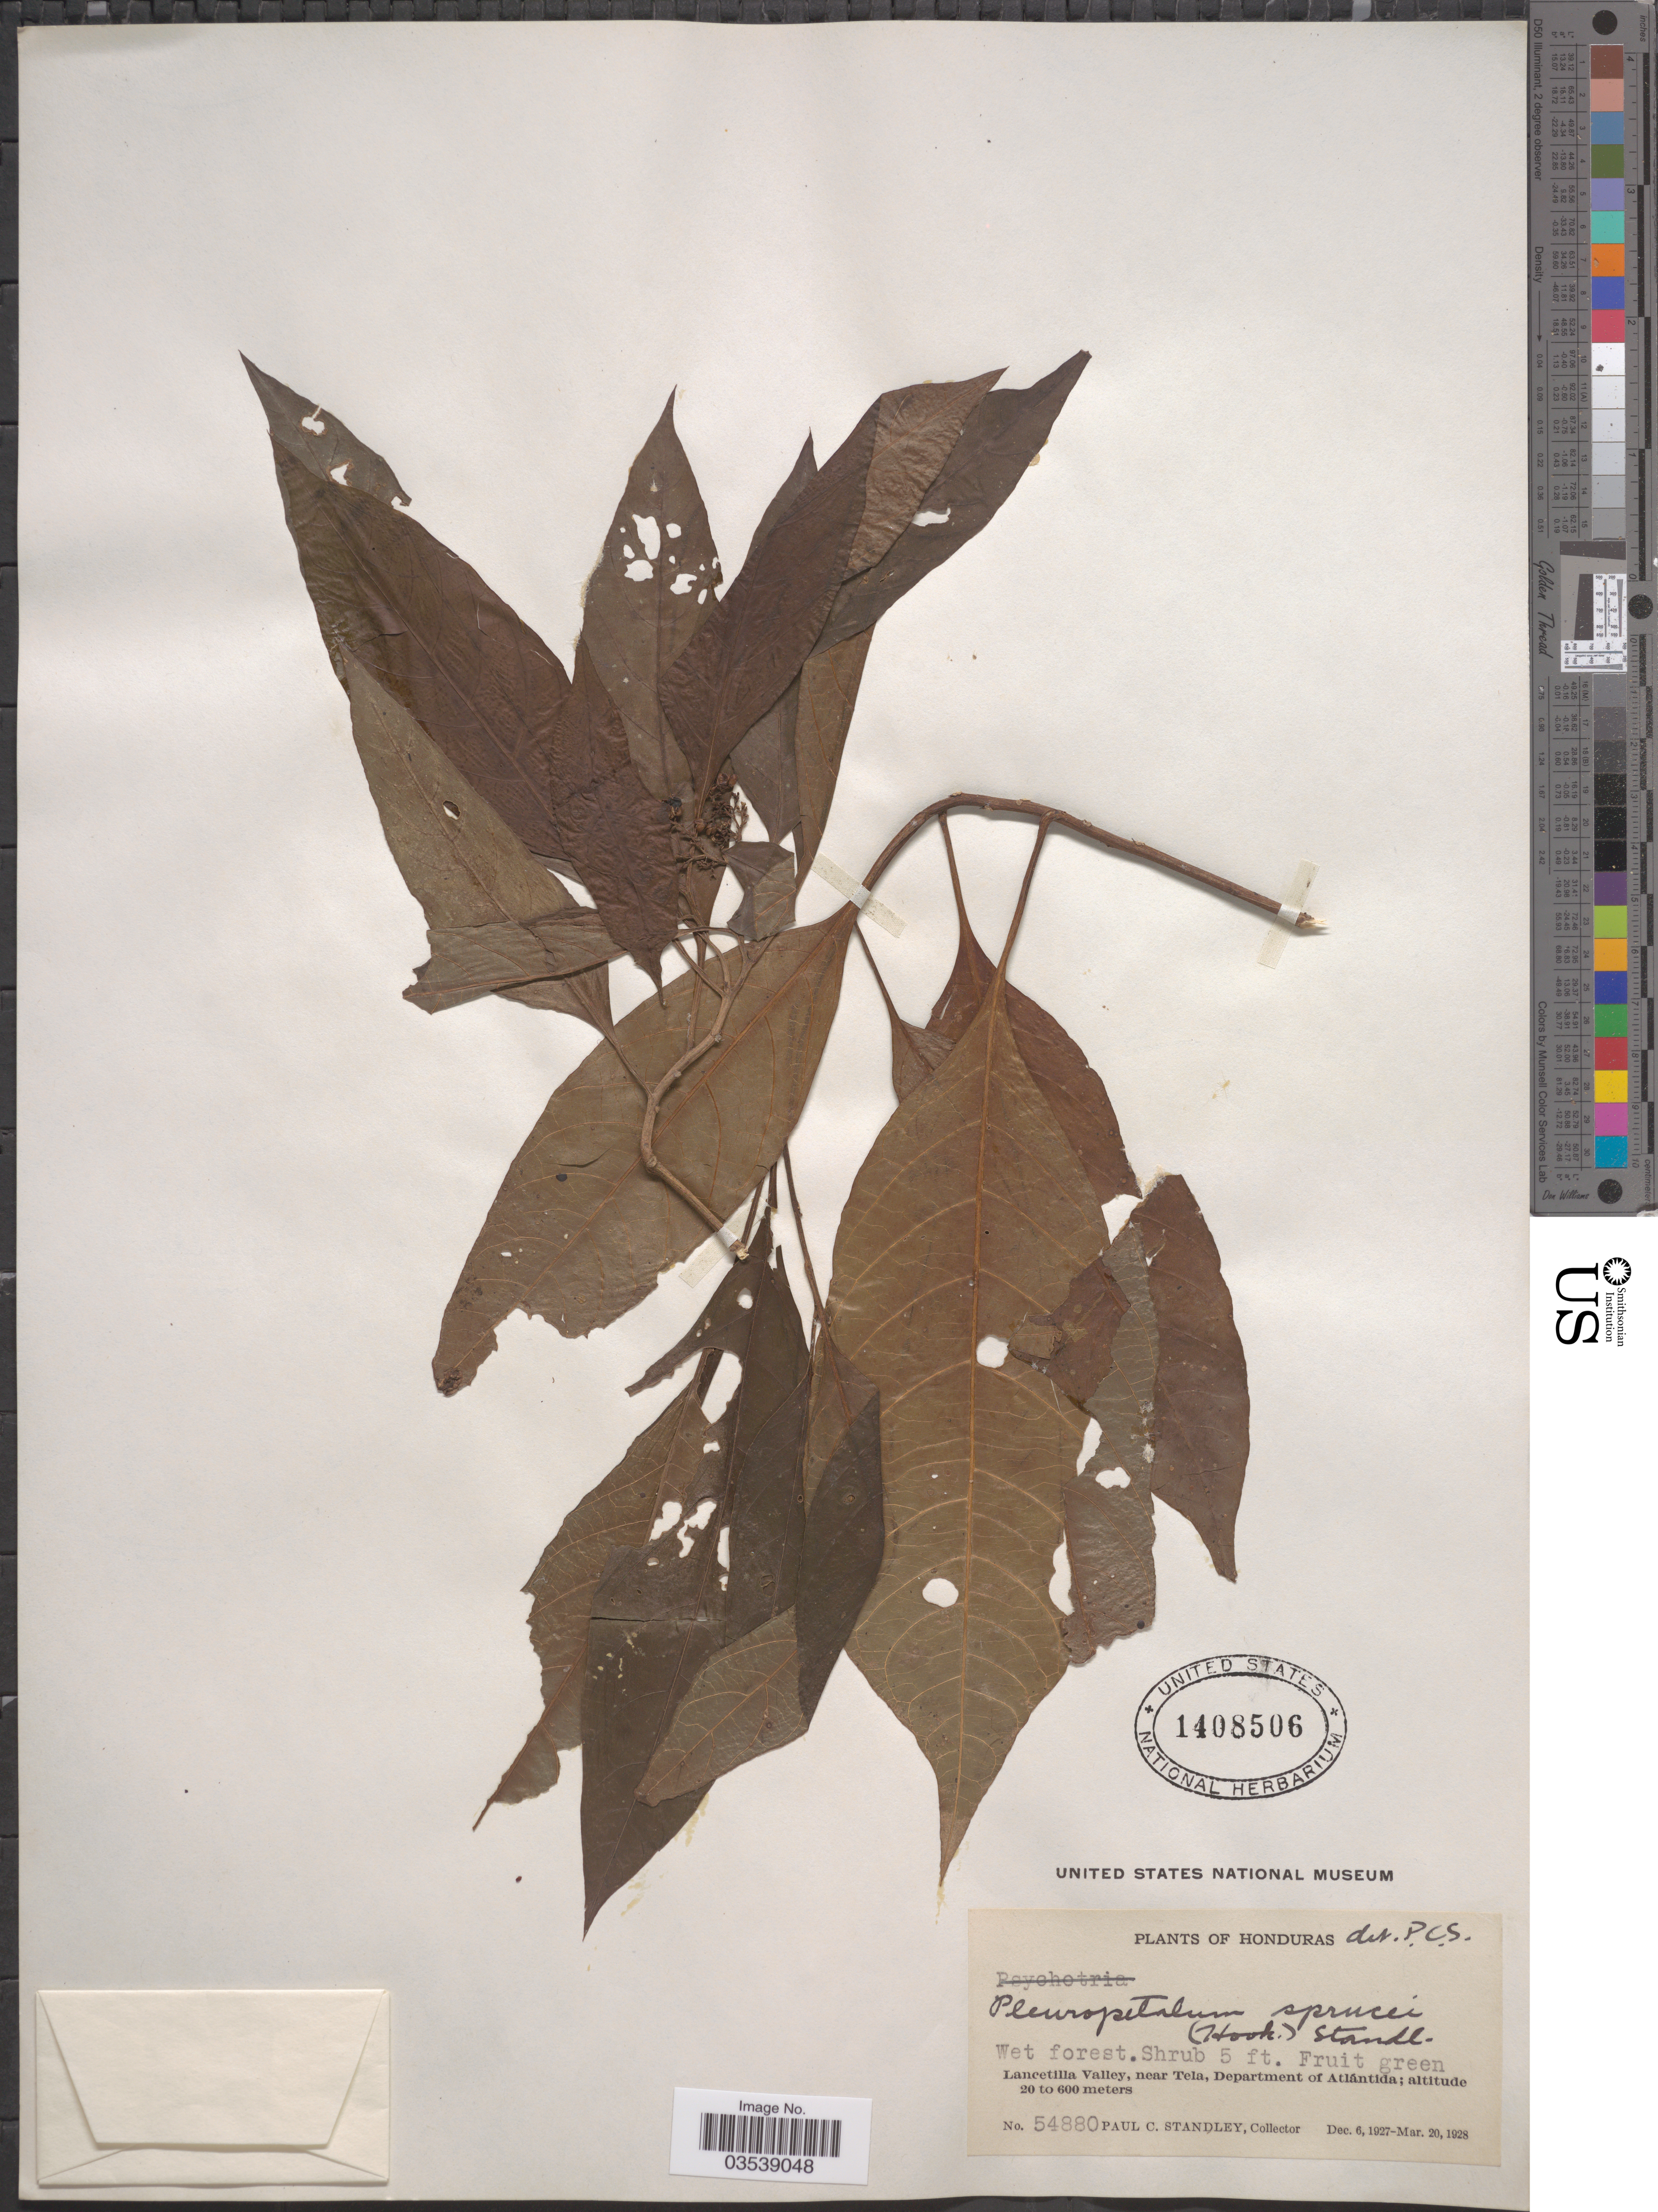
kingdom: Plantae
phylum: Tracheophyta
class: Magnoliopsida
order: Caryophyllales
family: Amaranthaceae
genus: Pleuropetalum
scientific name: Pleuropetalum sprucei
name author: (Hook. f.) Standl.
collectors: P. C. Standley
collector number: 54880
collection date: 1927-12-06/1928-03-20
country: Honduras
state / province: Atlántida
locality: Lancetilla Valley, near Tela, Department of Atlántida.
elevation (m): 20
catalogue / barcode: US 1408506